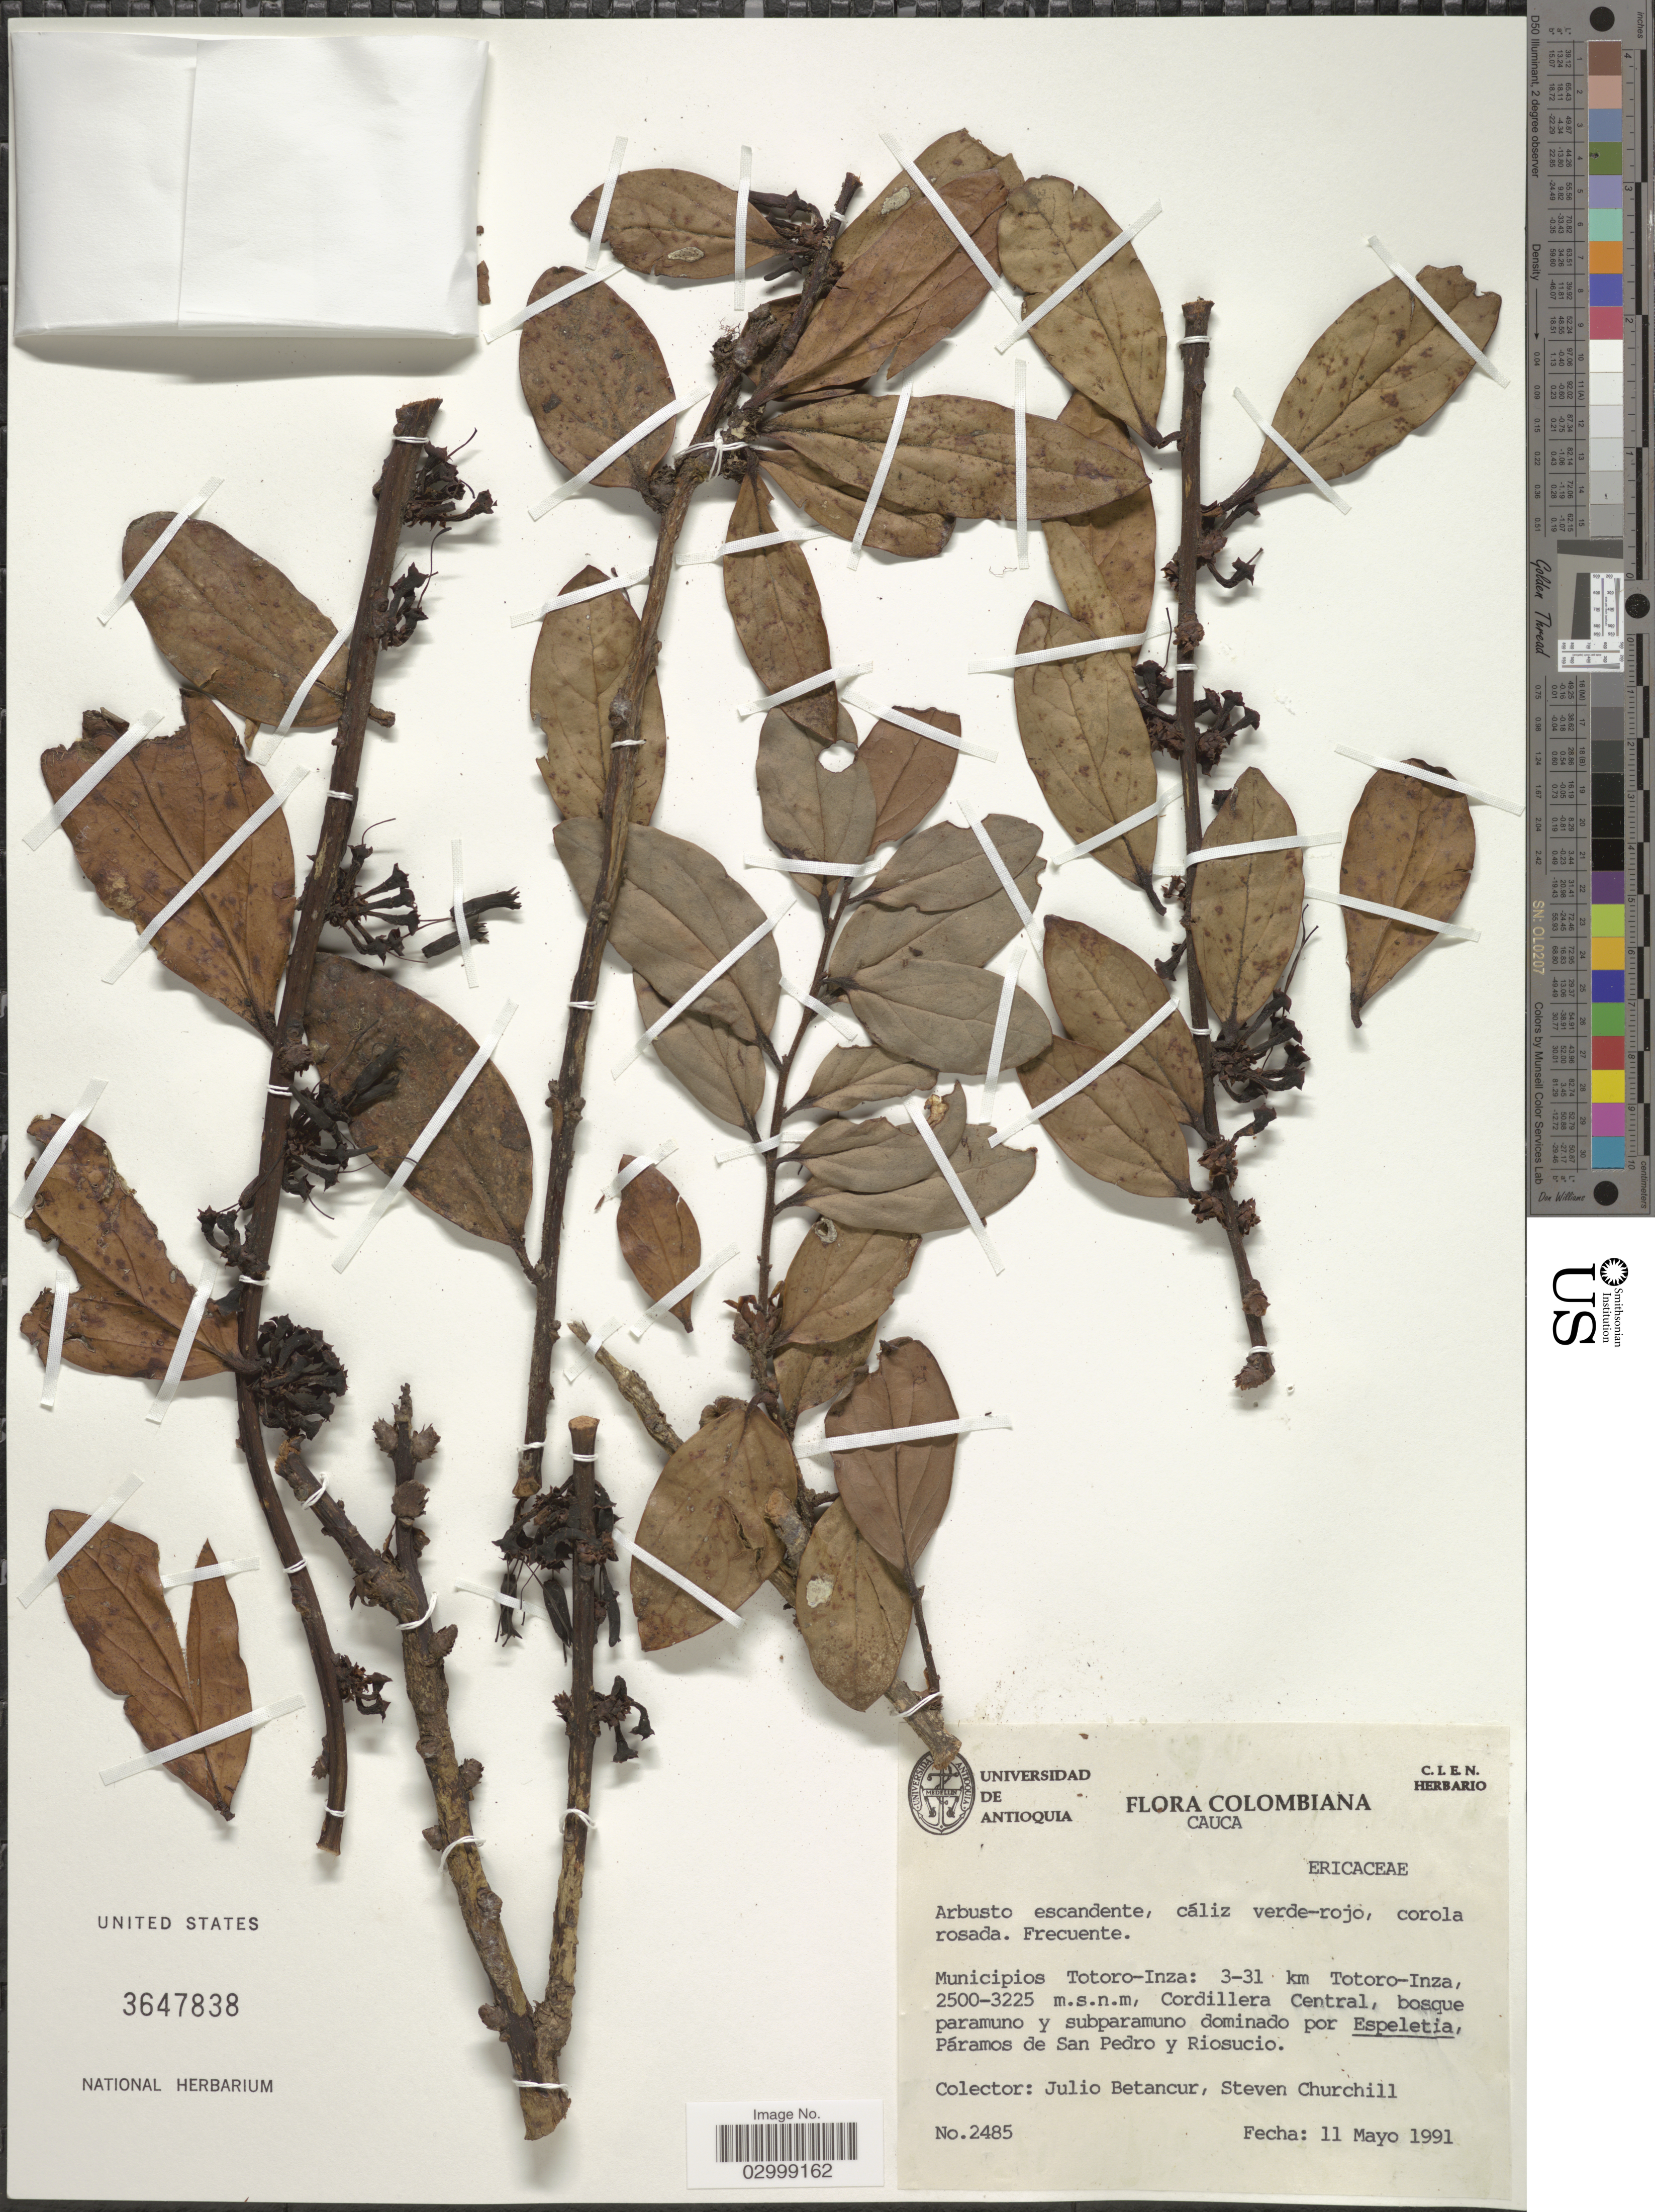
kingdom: Plantae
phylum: Tracheophyta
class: Magnoliopsida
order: Ericales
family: Ericaceae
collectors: J. Betancur & S. Churchill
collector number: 2485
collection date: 1991-05-11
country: Colombia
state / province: Cauca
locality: Municipios Totoro-Inza: 3-31 km Totoro-Inza, Cordillera Central.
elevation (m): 2500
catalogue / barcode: US 3647838